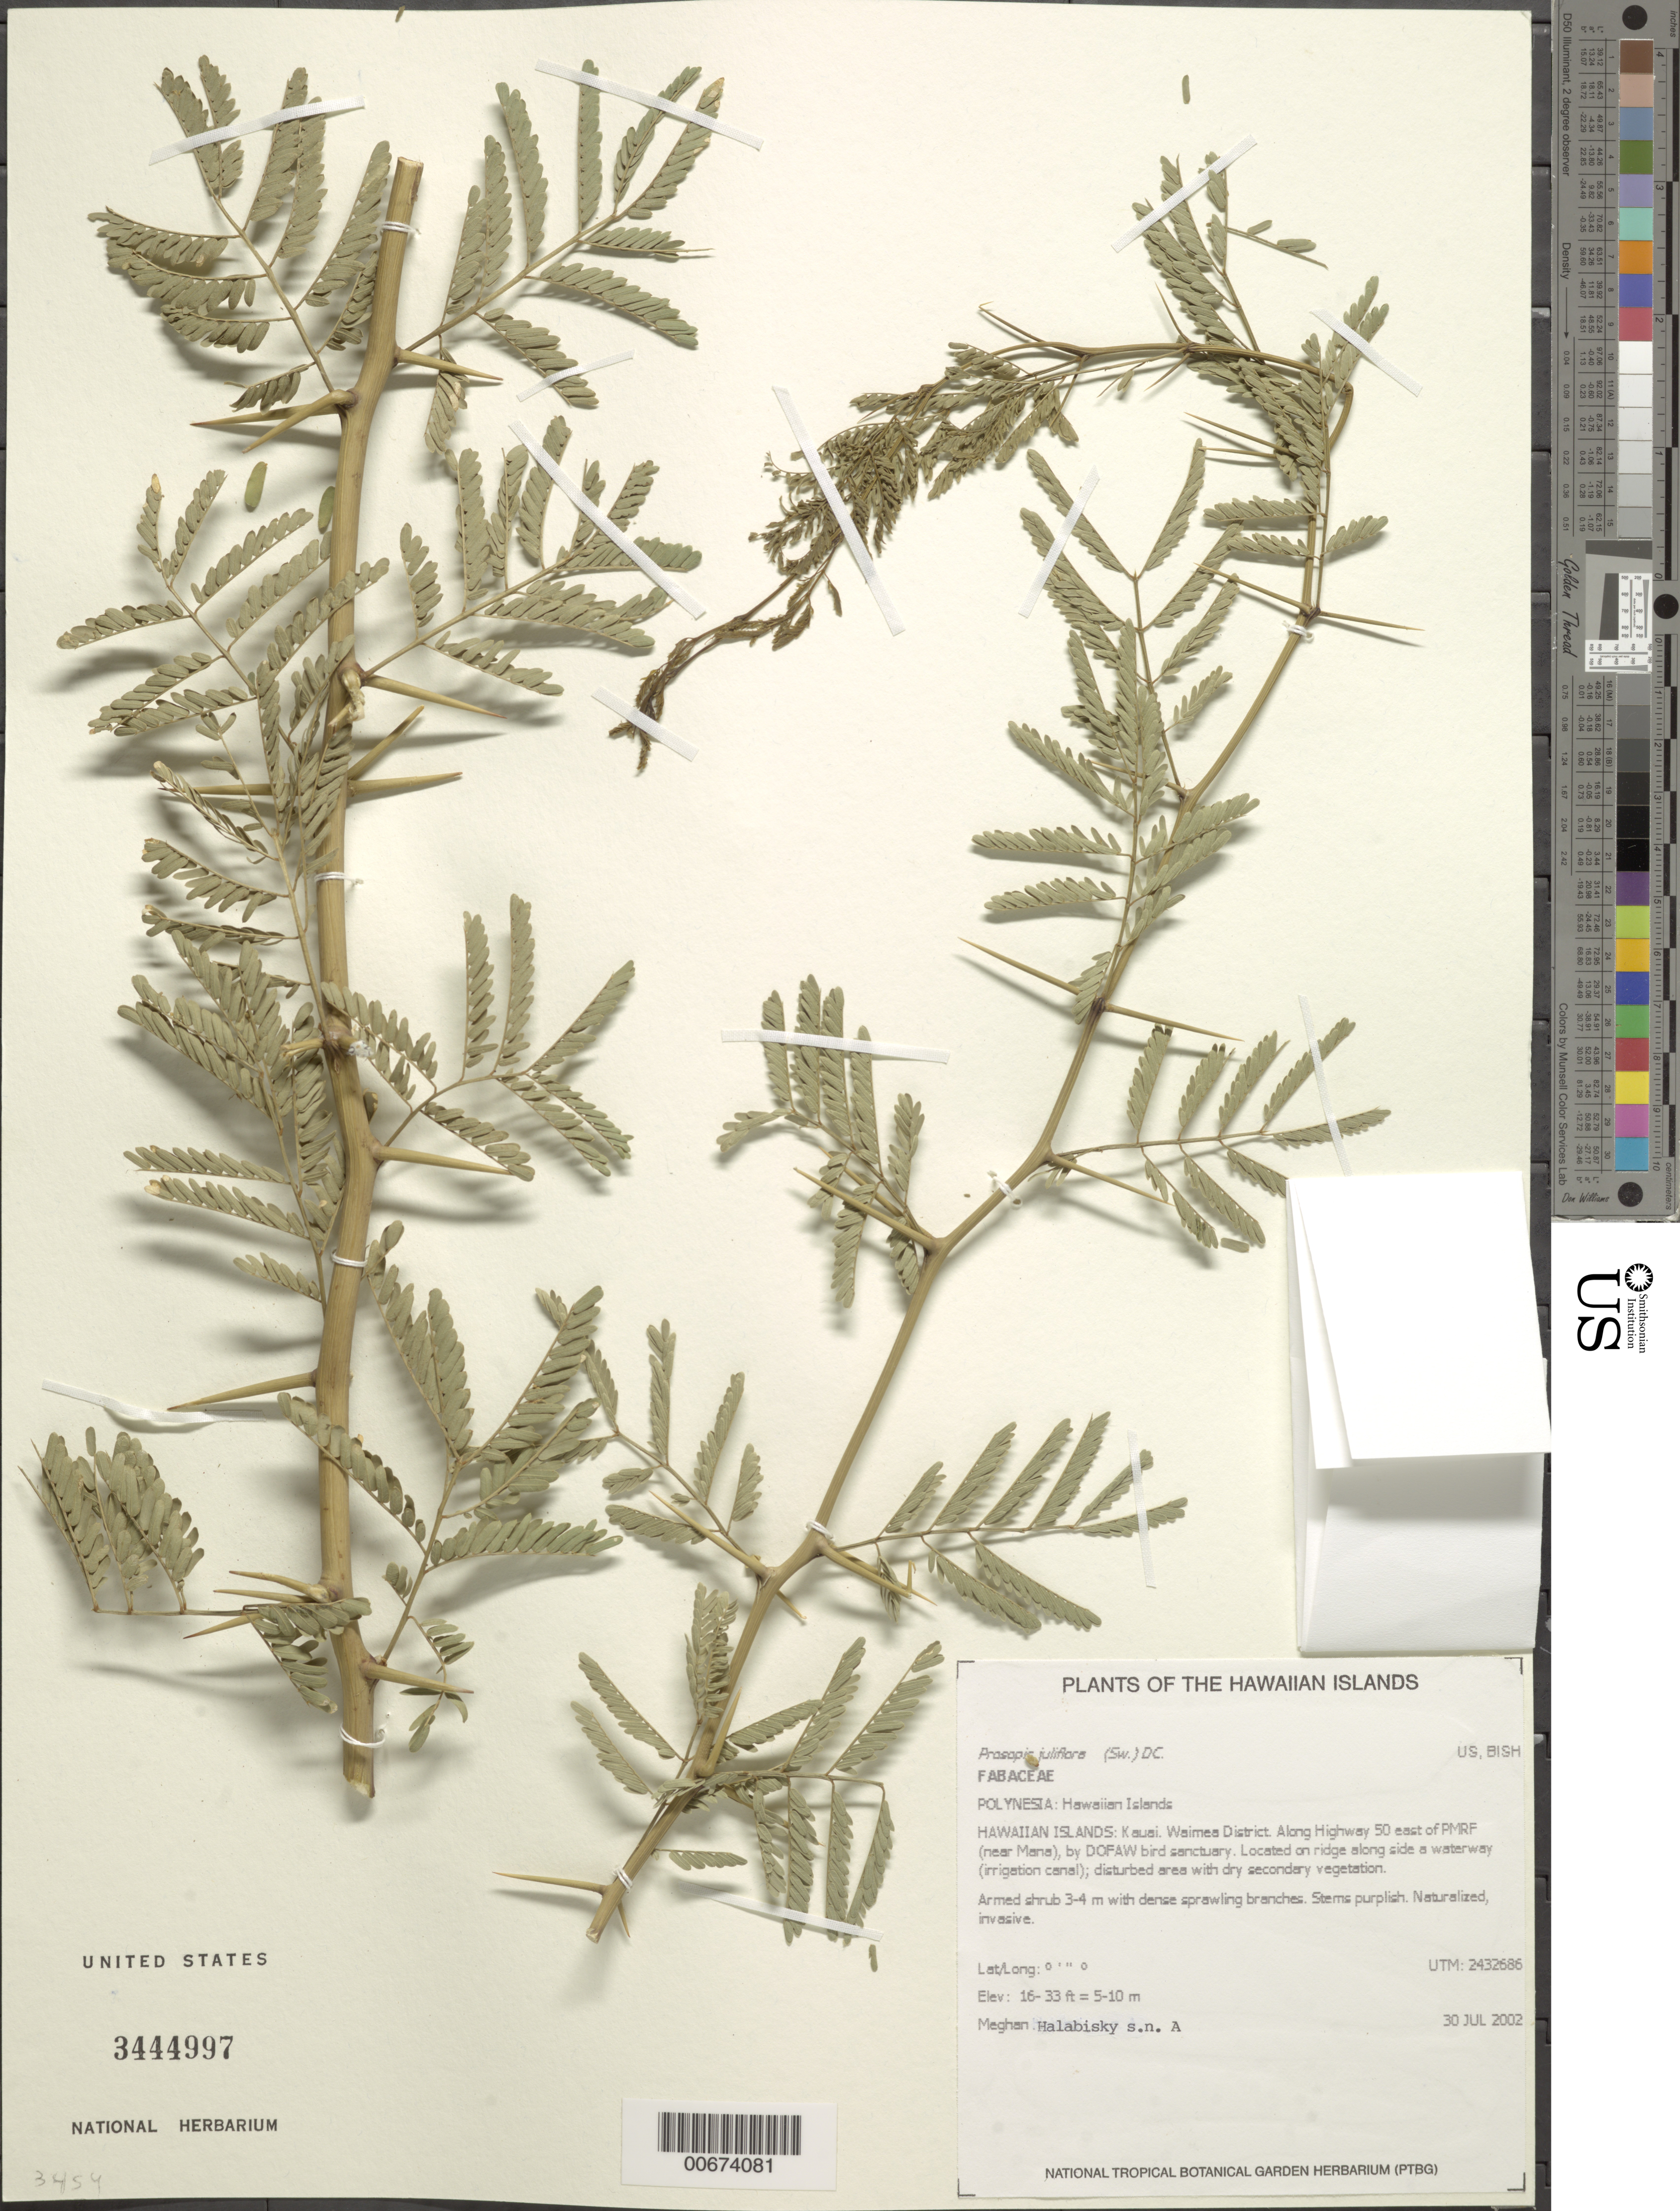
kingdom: Plantae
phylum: Tracheophyta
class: Magnoliopsida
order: Fabales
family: Fabaceae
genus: Neltuma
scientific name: Neltuma juliflora var. juliflora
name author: (Sw.) Raf.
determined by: Wagner, W. L., (BOT), Smithsonian Institution - National Museum of Natural History (UNITED STATES)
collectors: M. Halabinsky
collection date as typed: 30 Jul 2002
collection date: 2002-07-30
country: United States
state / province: Hawaii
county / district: Kauai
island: Kaua'i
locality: Waimea District, along highway 50 east of PMRF (near Mana), by DOFAW bird sanctuary, located on ridge along side a waterway.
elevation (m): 5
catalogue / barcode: US 3444997